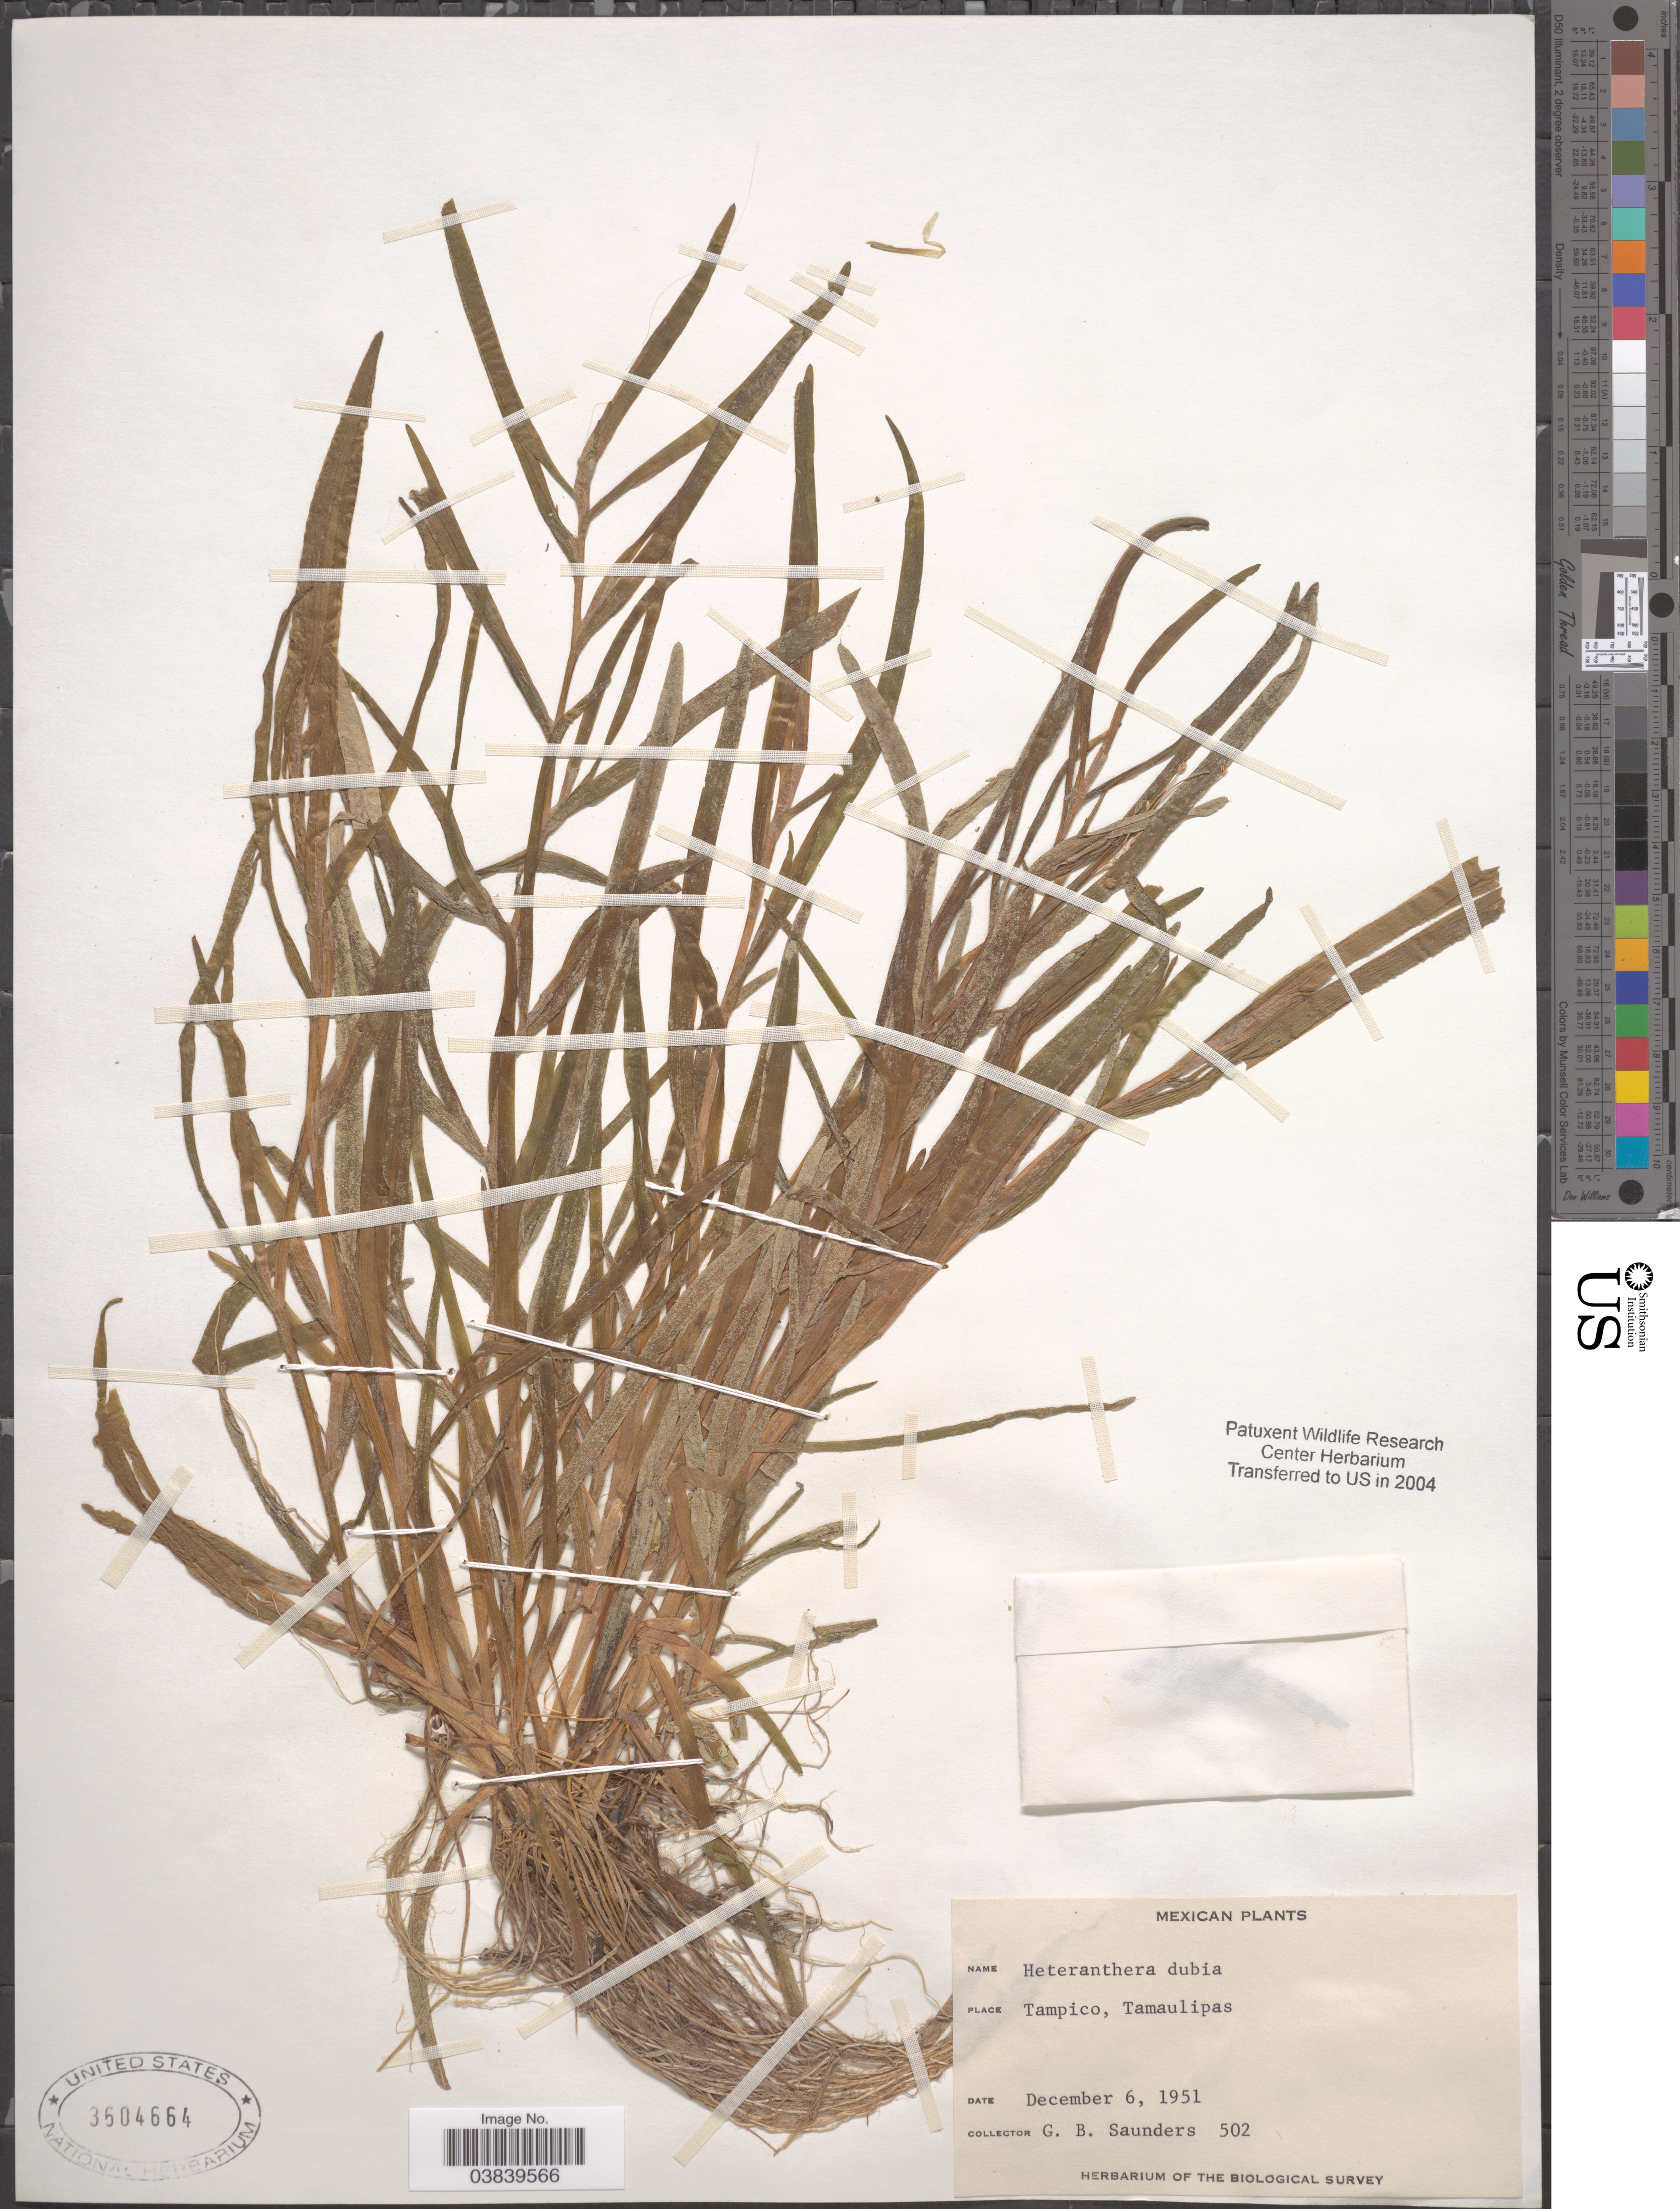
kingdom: Plantae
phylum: Tracheophyta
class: Liliopsida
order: Commelinales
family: Pontederiaceae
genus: Heteranthera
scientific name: Heteranthera dubia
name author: (Jacq.) MacMill.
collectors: G. B. Saunders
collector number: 502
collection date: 1951-12-06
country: Mexico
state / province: Tamaulipas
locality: Tampico.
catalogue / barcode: US 3604664